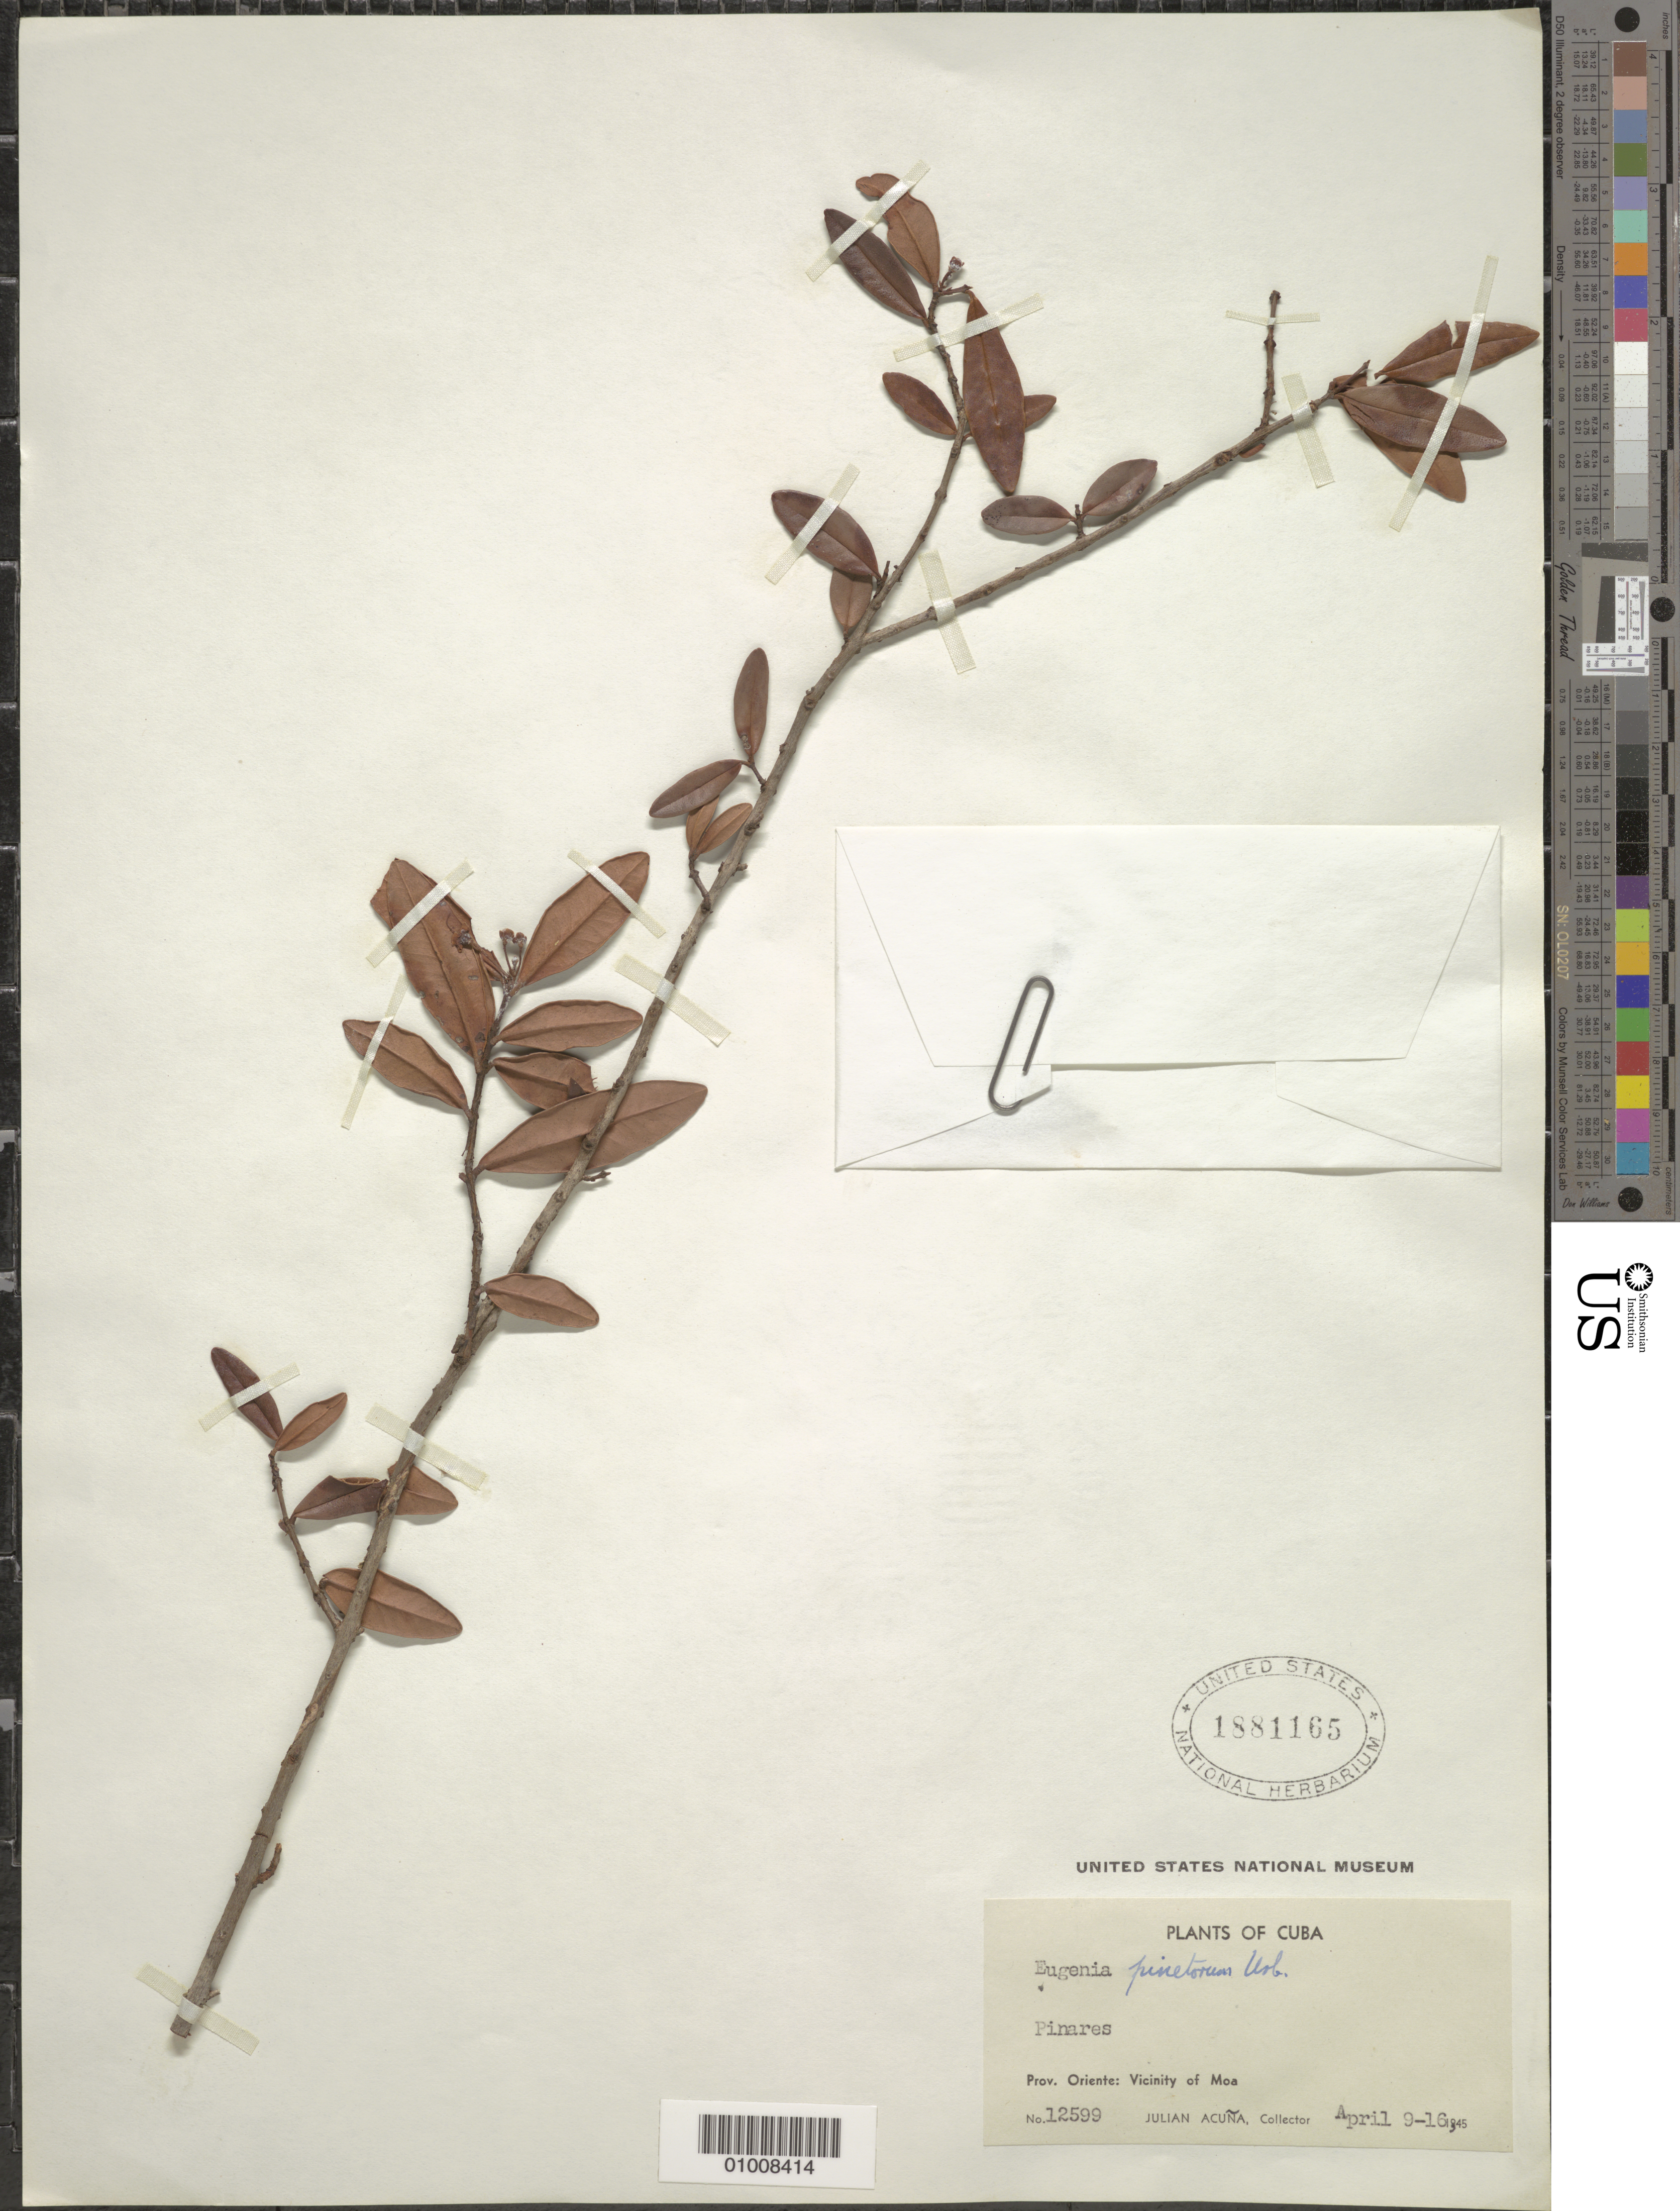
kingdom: Plantae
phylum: Tracheophyta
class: Magnoliopsida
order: Myrtales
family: Myrtaceae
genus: Eugenia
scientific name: Eugenia pinetorum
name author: Urb.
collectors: J. Acuña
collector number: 12599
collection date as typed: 09 Apr 1945 to 16 Apr 1945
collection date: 1945-04-09/1945-04-16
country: Cuba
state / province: Holguín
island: Cuba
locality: Vicinity of Moa [Oriente]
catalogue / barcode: US 1881165